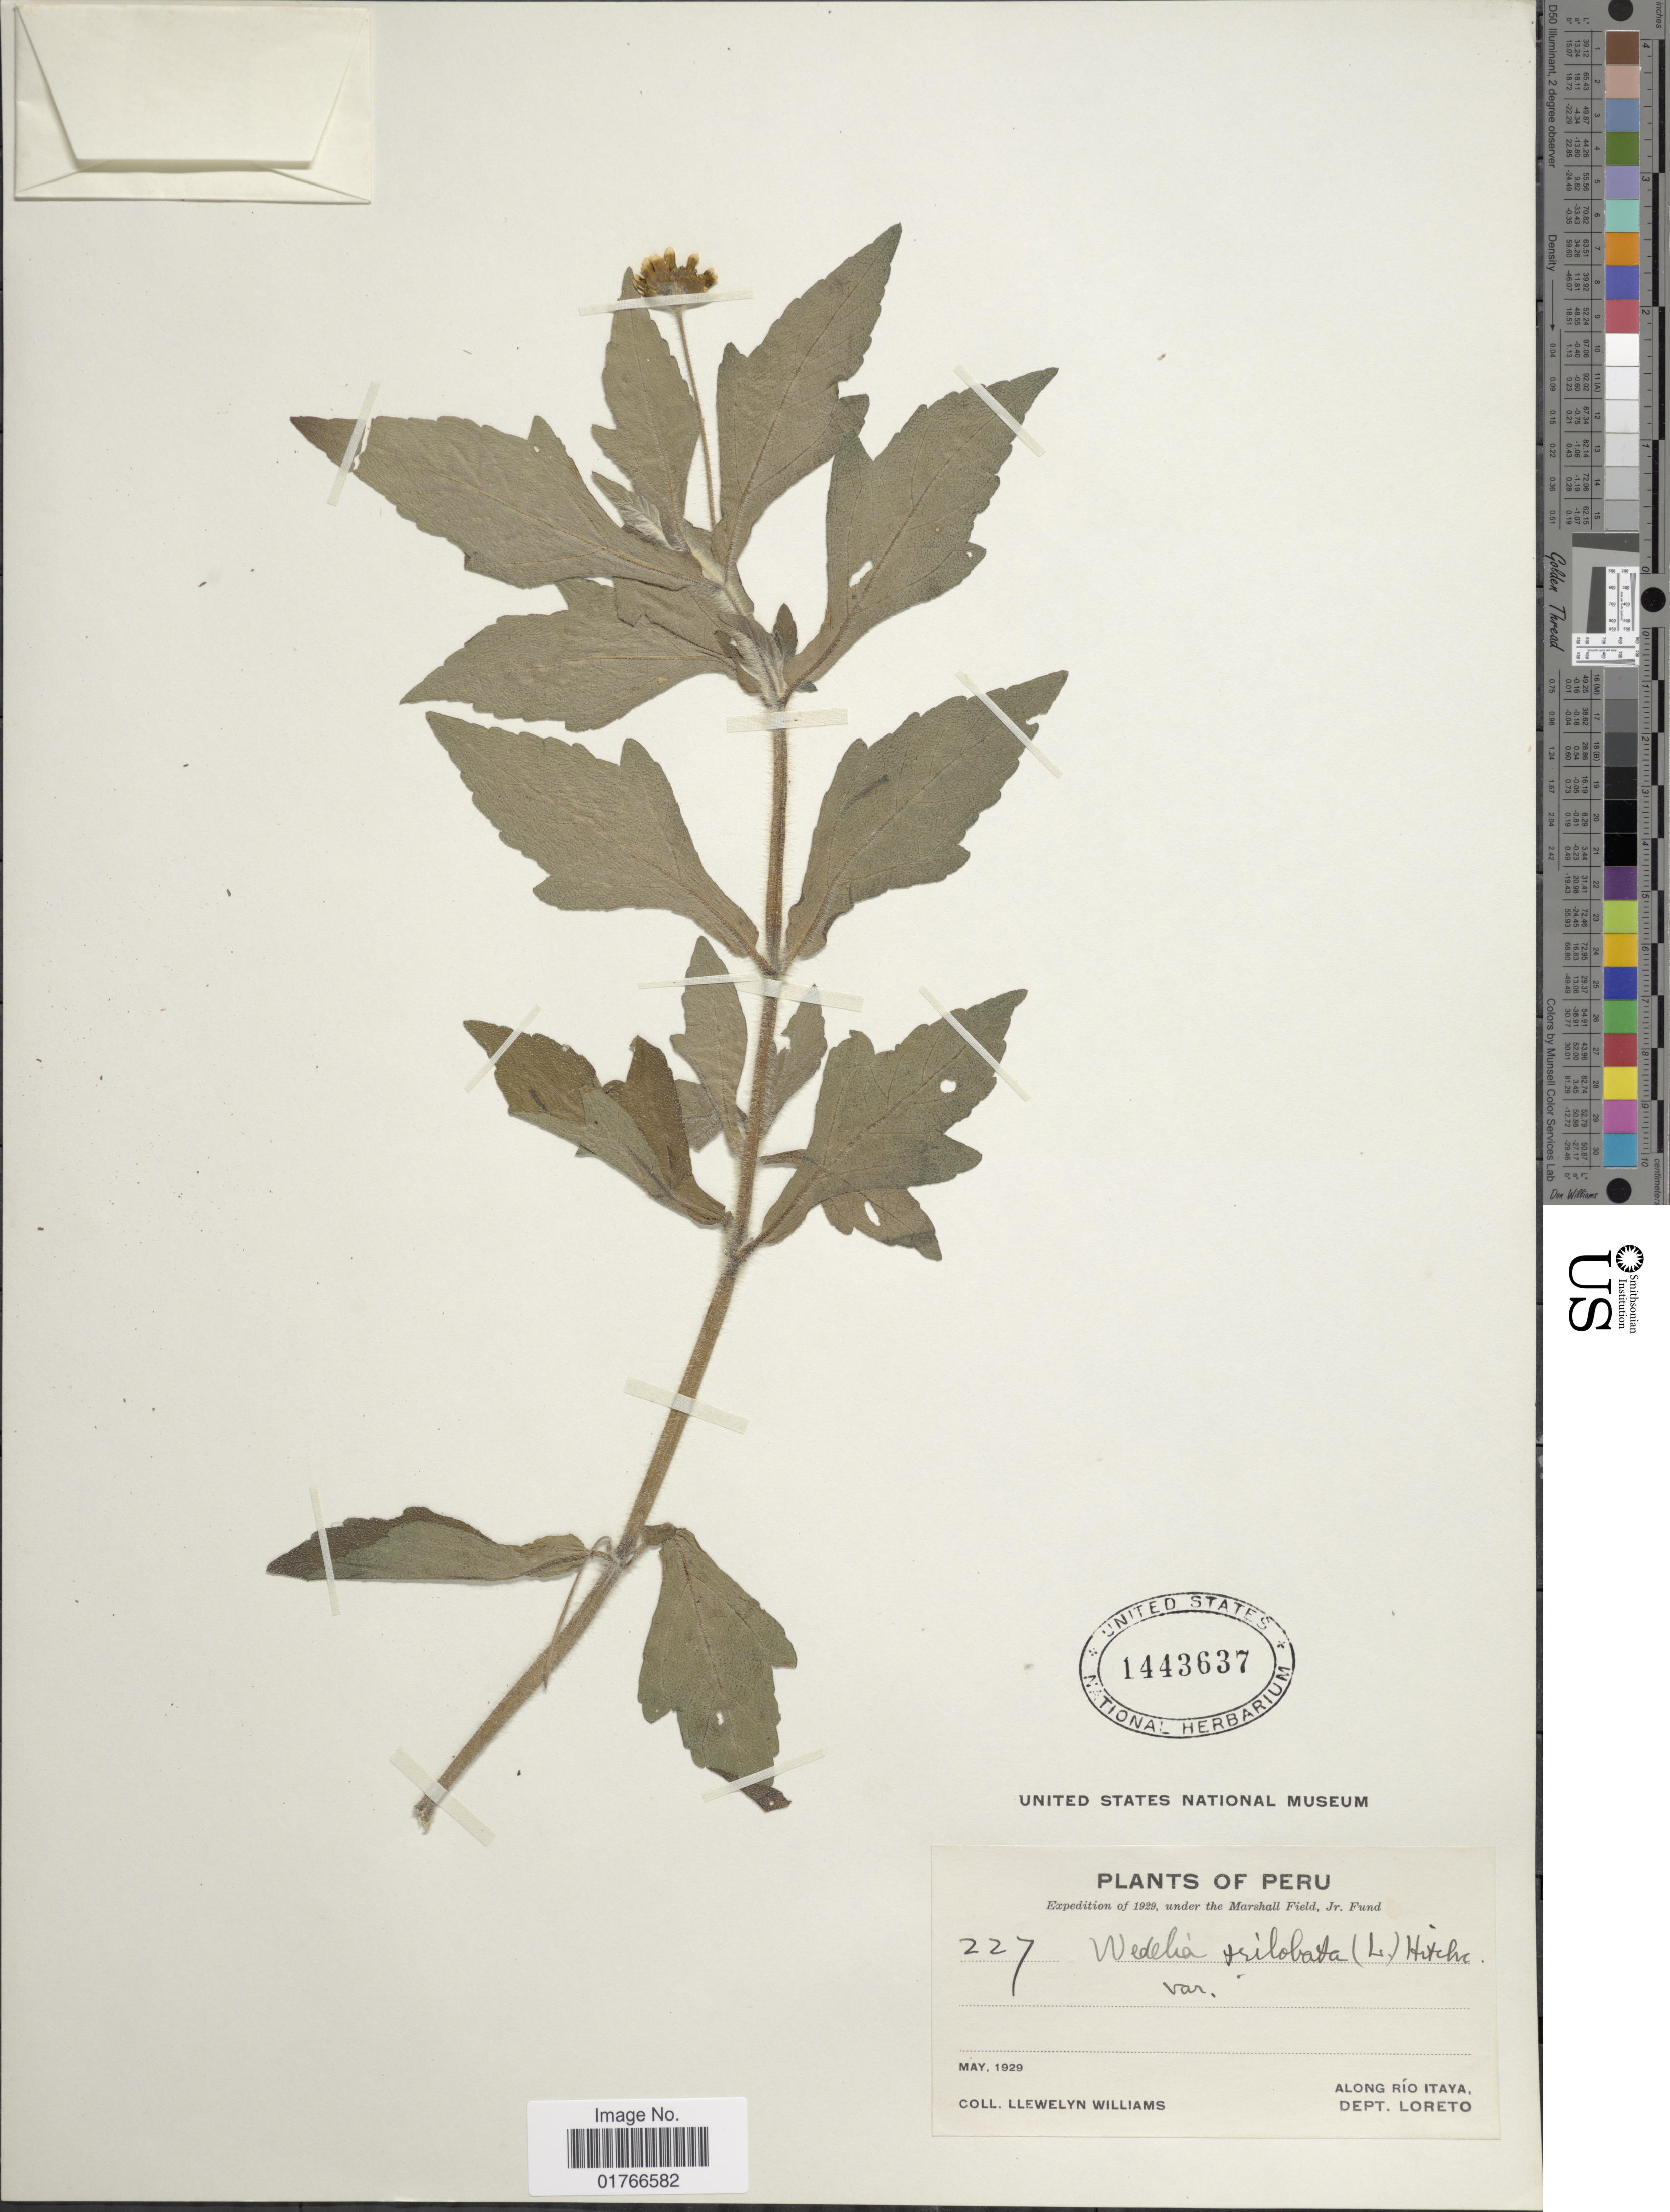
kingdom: Plantae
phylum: Tracheophyta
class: Magnoliopsida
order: Asterales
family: Asteraceae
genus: Sphagneticola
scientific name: Sphagneticola trilobata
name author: (L.) Pruski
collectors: Ll. Williams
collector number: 227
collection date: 1929-05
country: Peru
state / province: Loreto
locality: Along Rio Itaya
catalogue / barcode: US 1443637